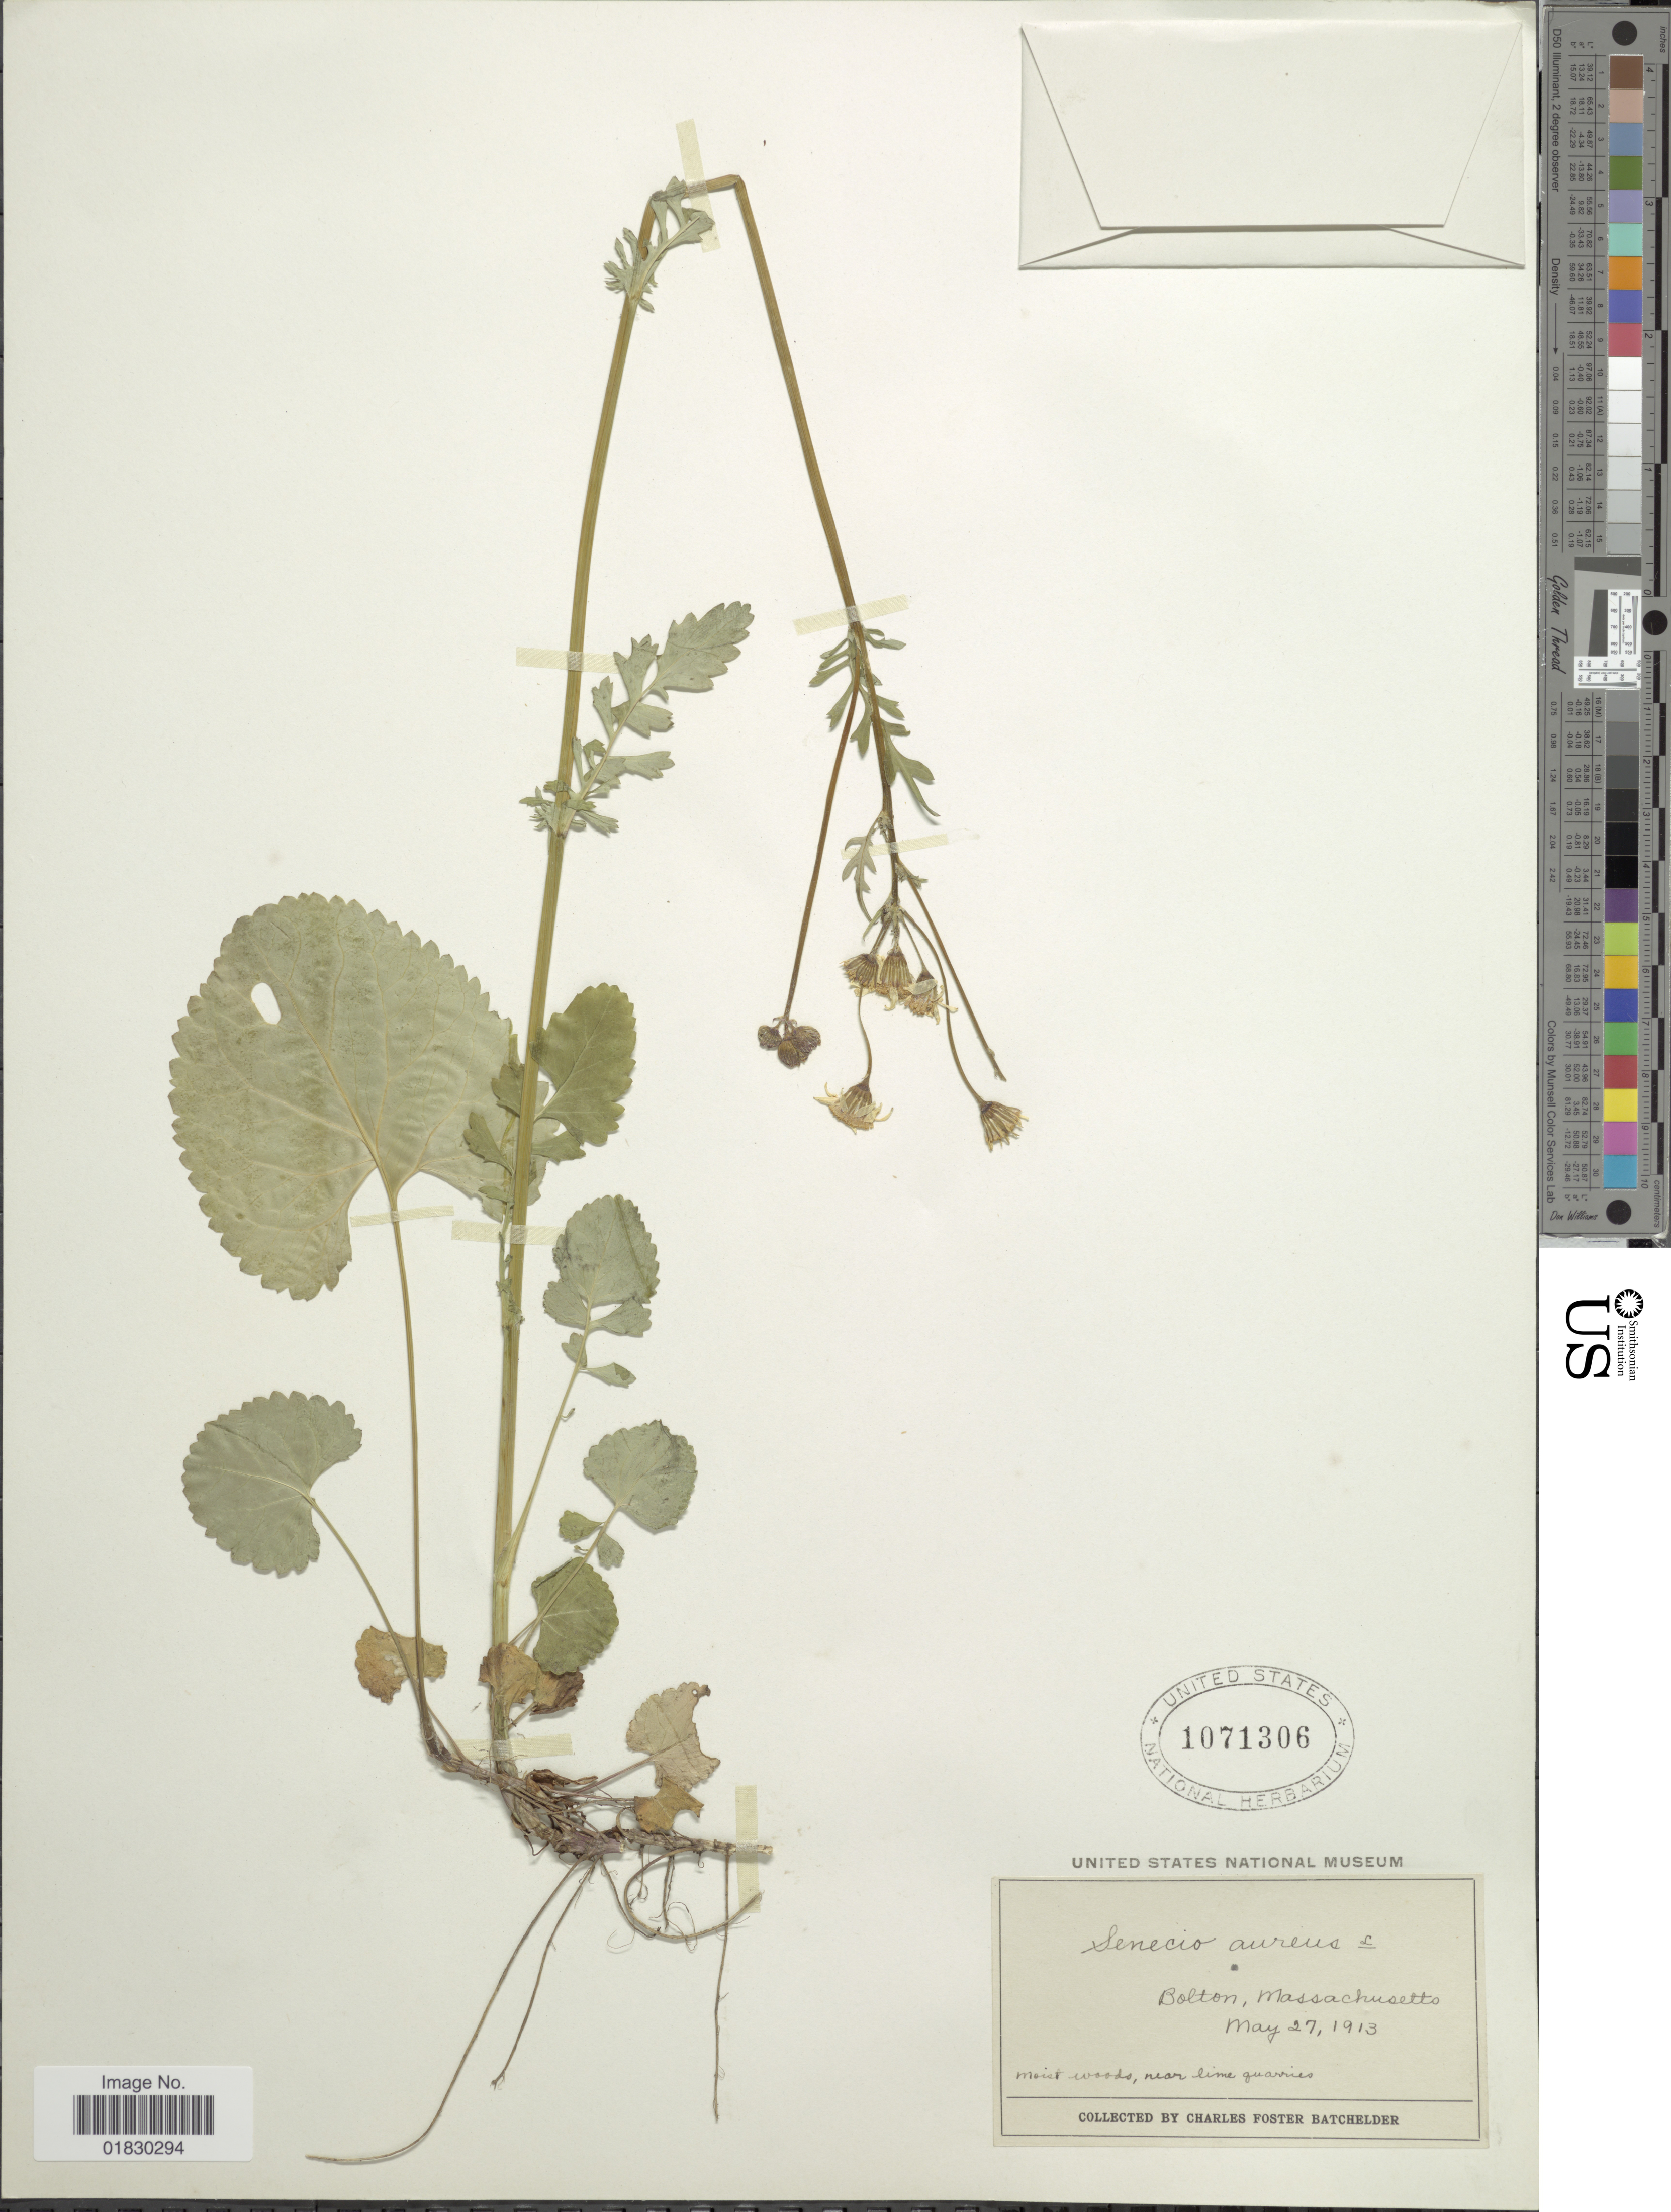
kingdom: Plantae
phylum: Tracheophyta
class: Magnoliopsida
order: Asterales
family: Asteraceae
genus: Packera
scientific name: Packera aurea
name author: (L.) Á. Löve & D. Löve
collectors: C. Batchelder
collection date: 1913-05-27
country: United States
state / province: Massachusetts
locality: Bolton, Massachusetts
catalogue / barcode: US 1071306